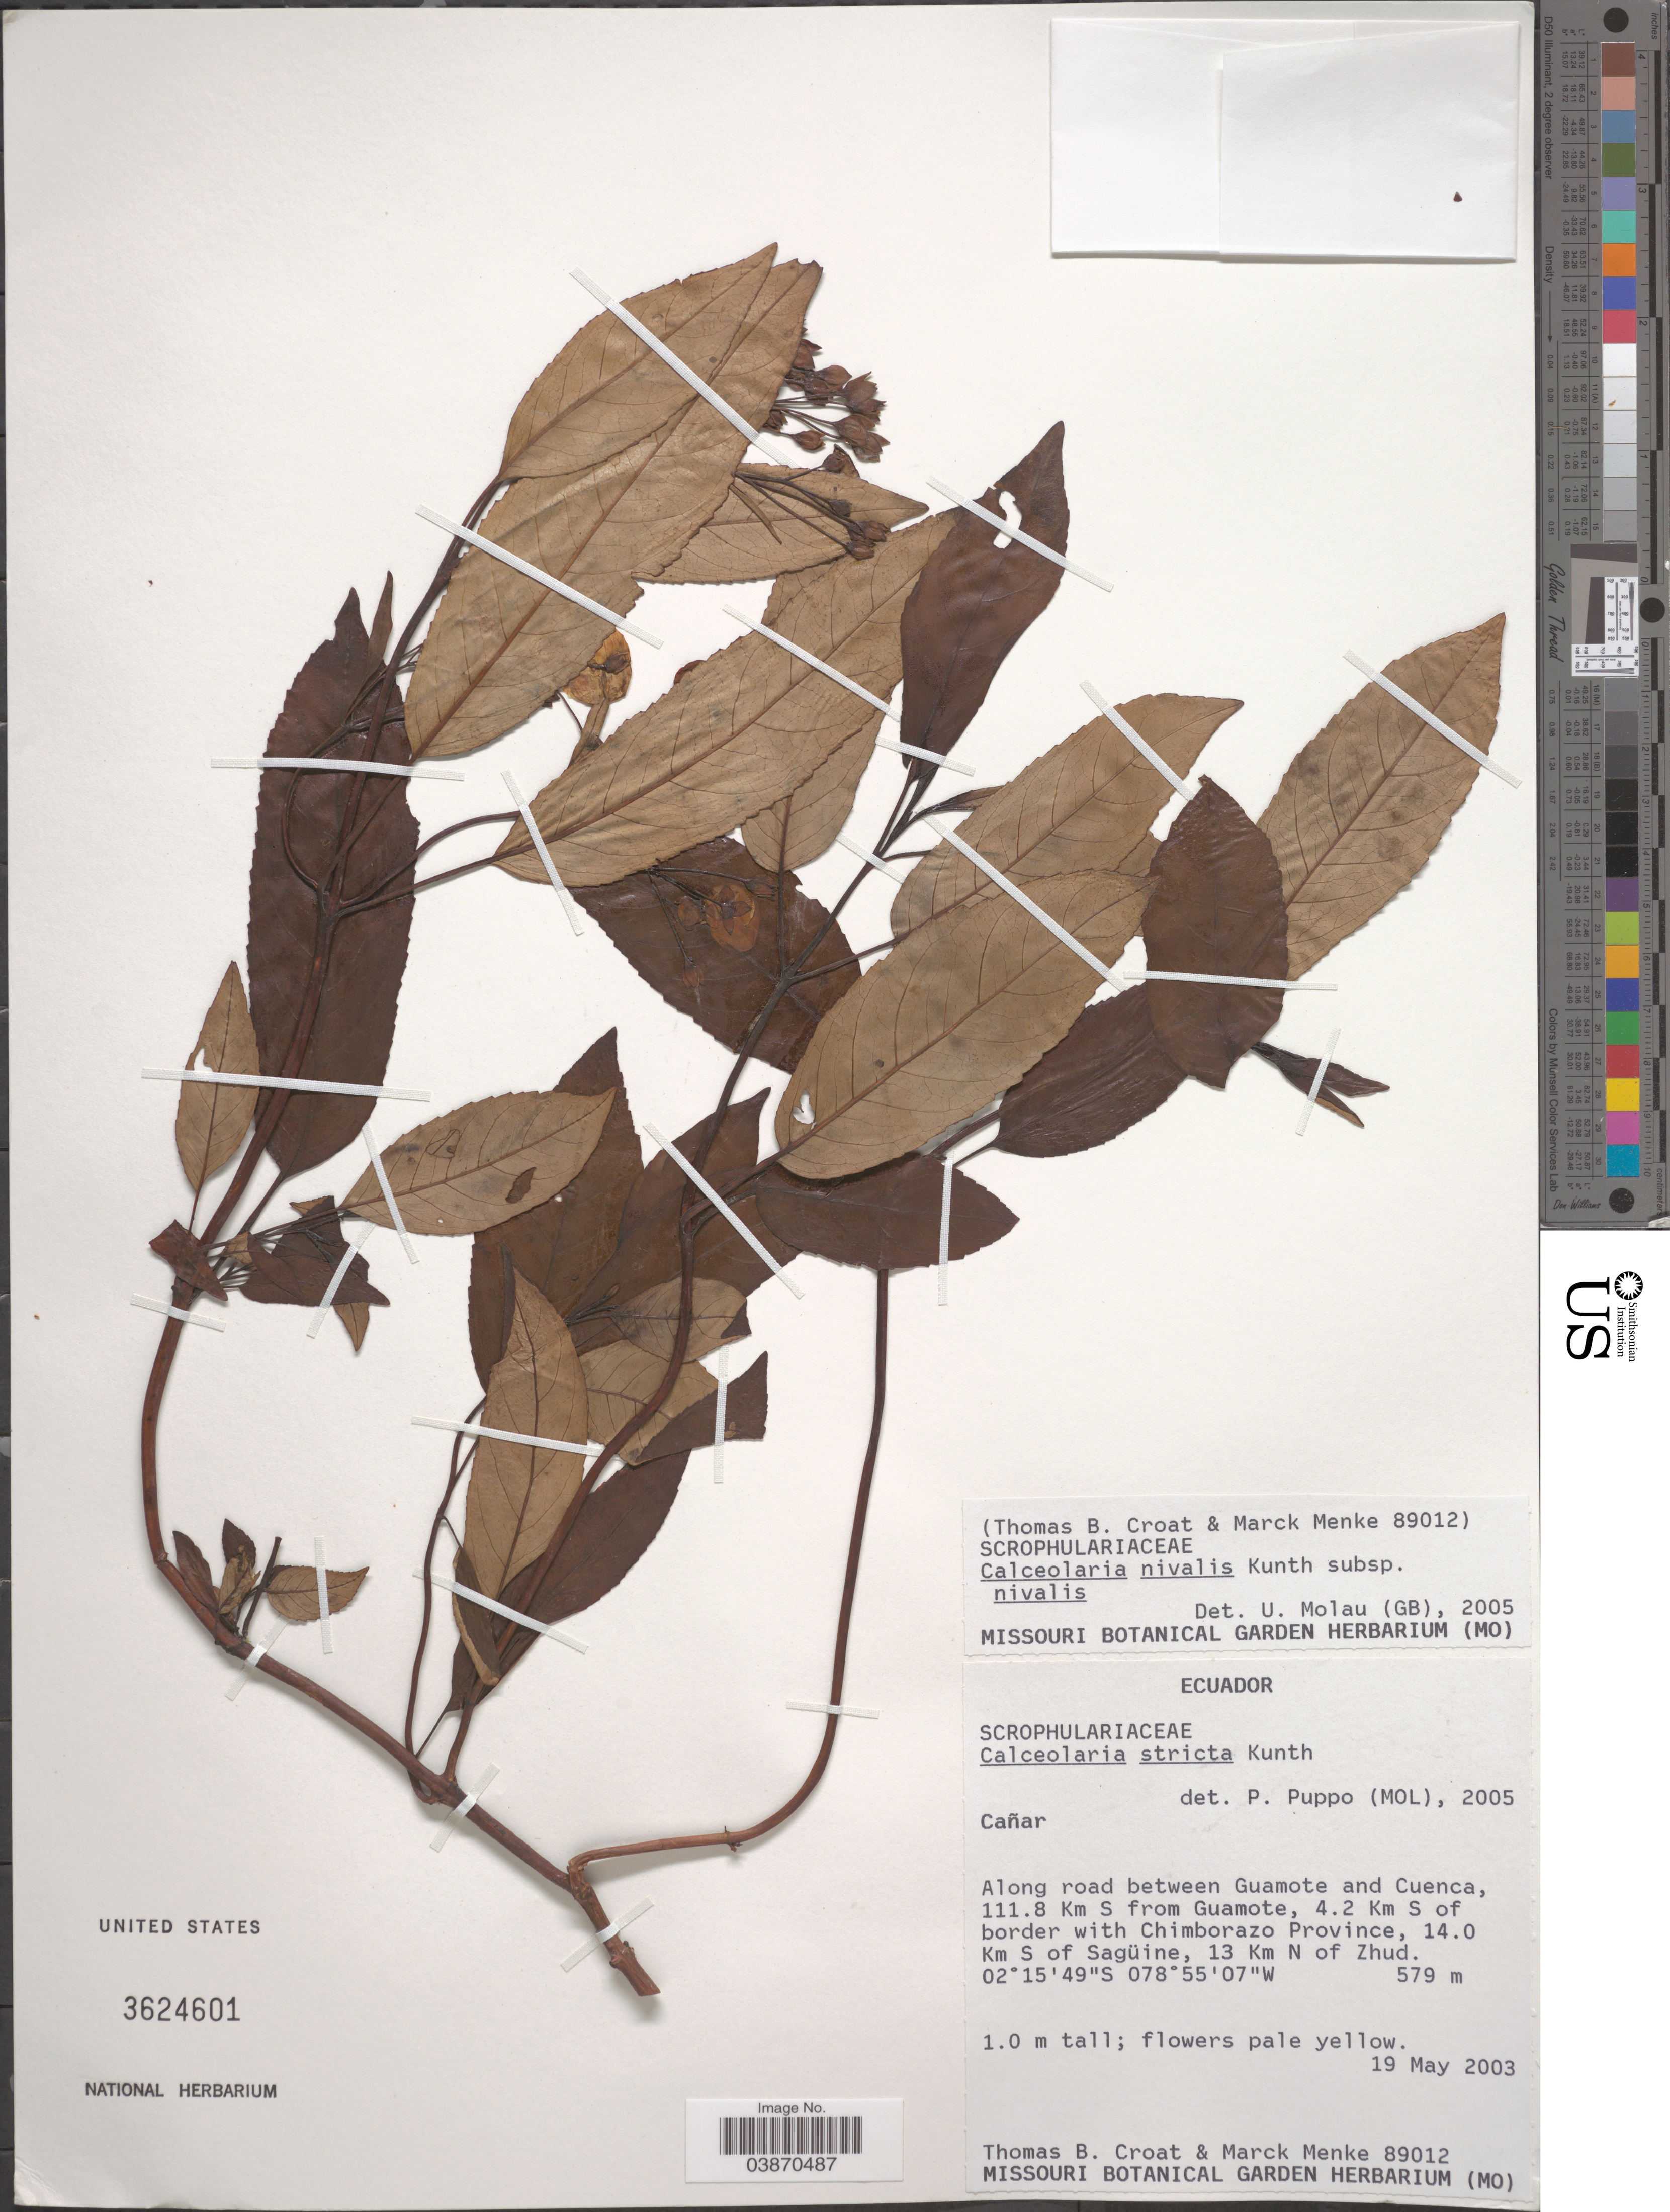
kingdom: Plantae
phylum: Tracheophyta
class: Magnoliopsida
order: Lamiales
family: Calceolariaceae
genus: Calceolaria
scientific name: Calceolaria nivalis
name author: Kunth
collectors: T. B. Croat & M. Menke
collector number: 89012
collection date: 2003-05-19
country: Ecuador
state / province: Cañar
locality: Along road between Guamote and Cuenca, 111.8 Km S from Guamote, 4.2 Km S of border with Chimborazo Province, 14.0 Km S of Sagüine, 13 Km N of Zhud.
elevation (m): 579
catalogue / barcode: US 3624601